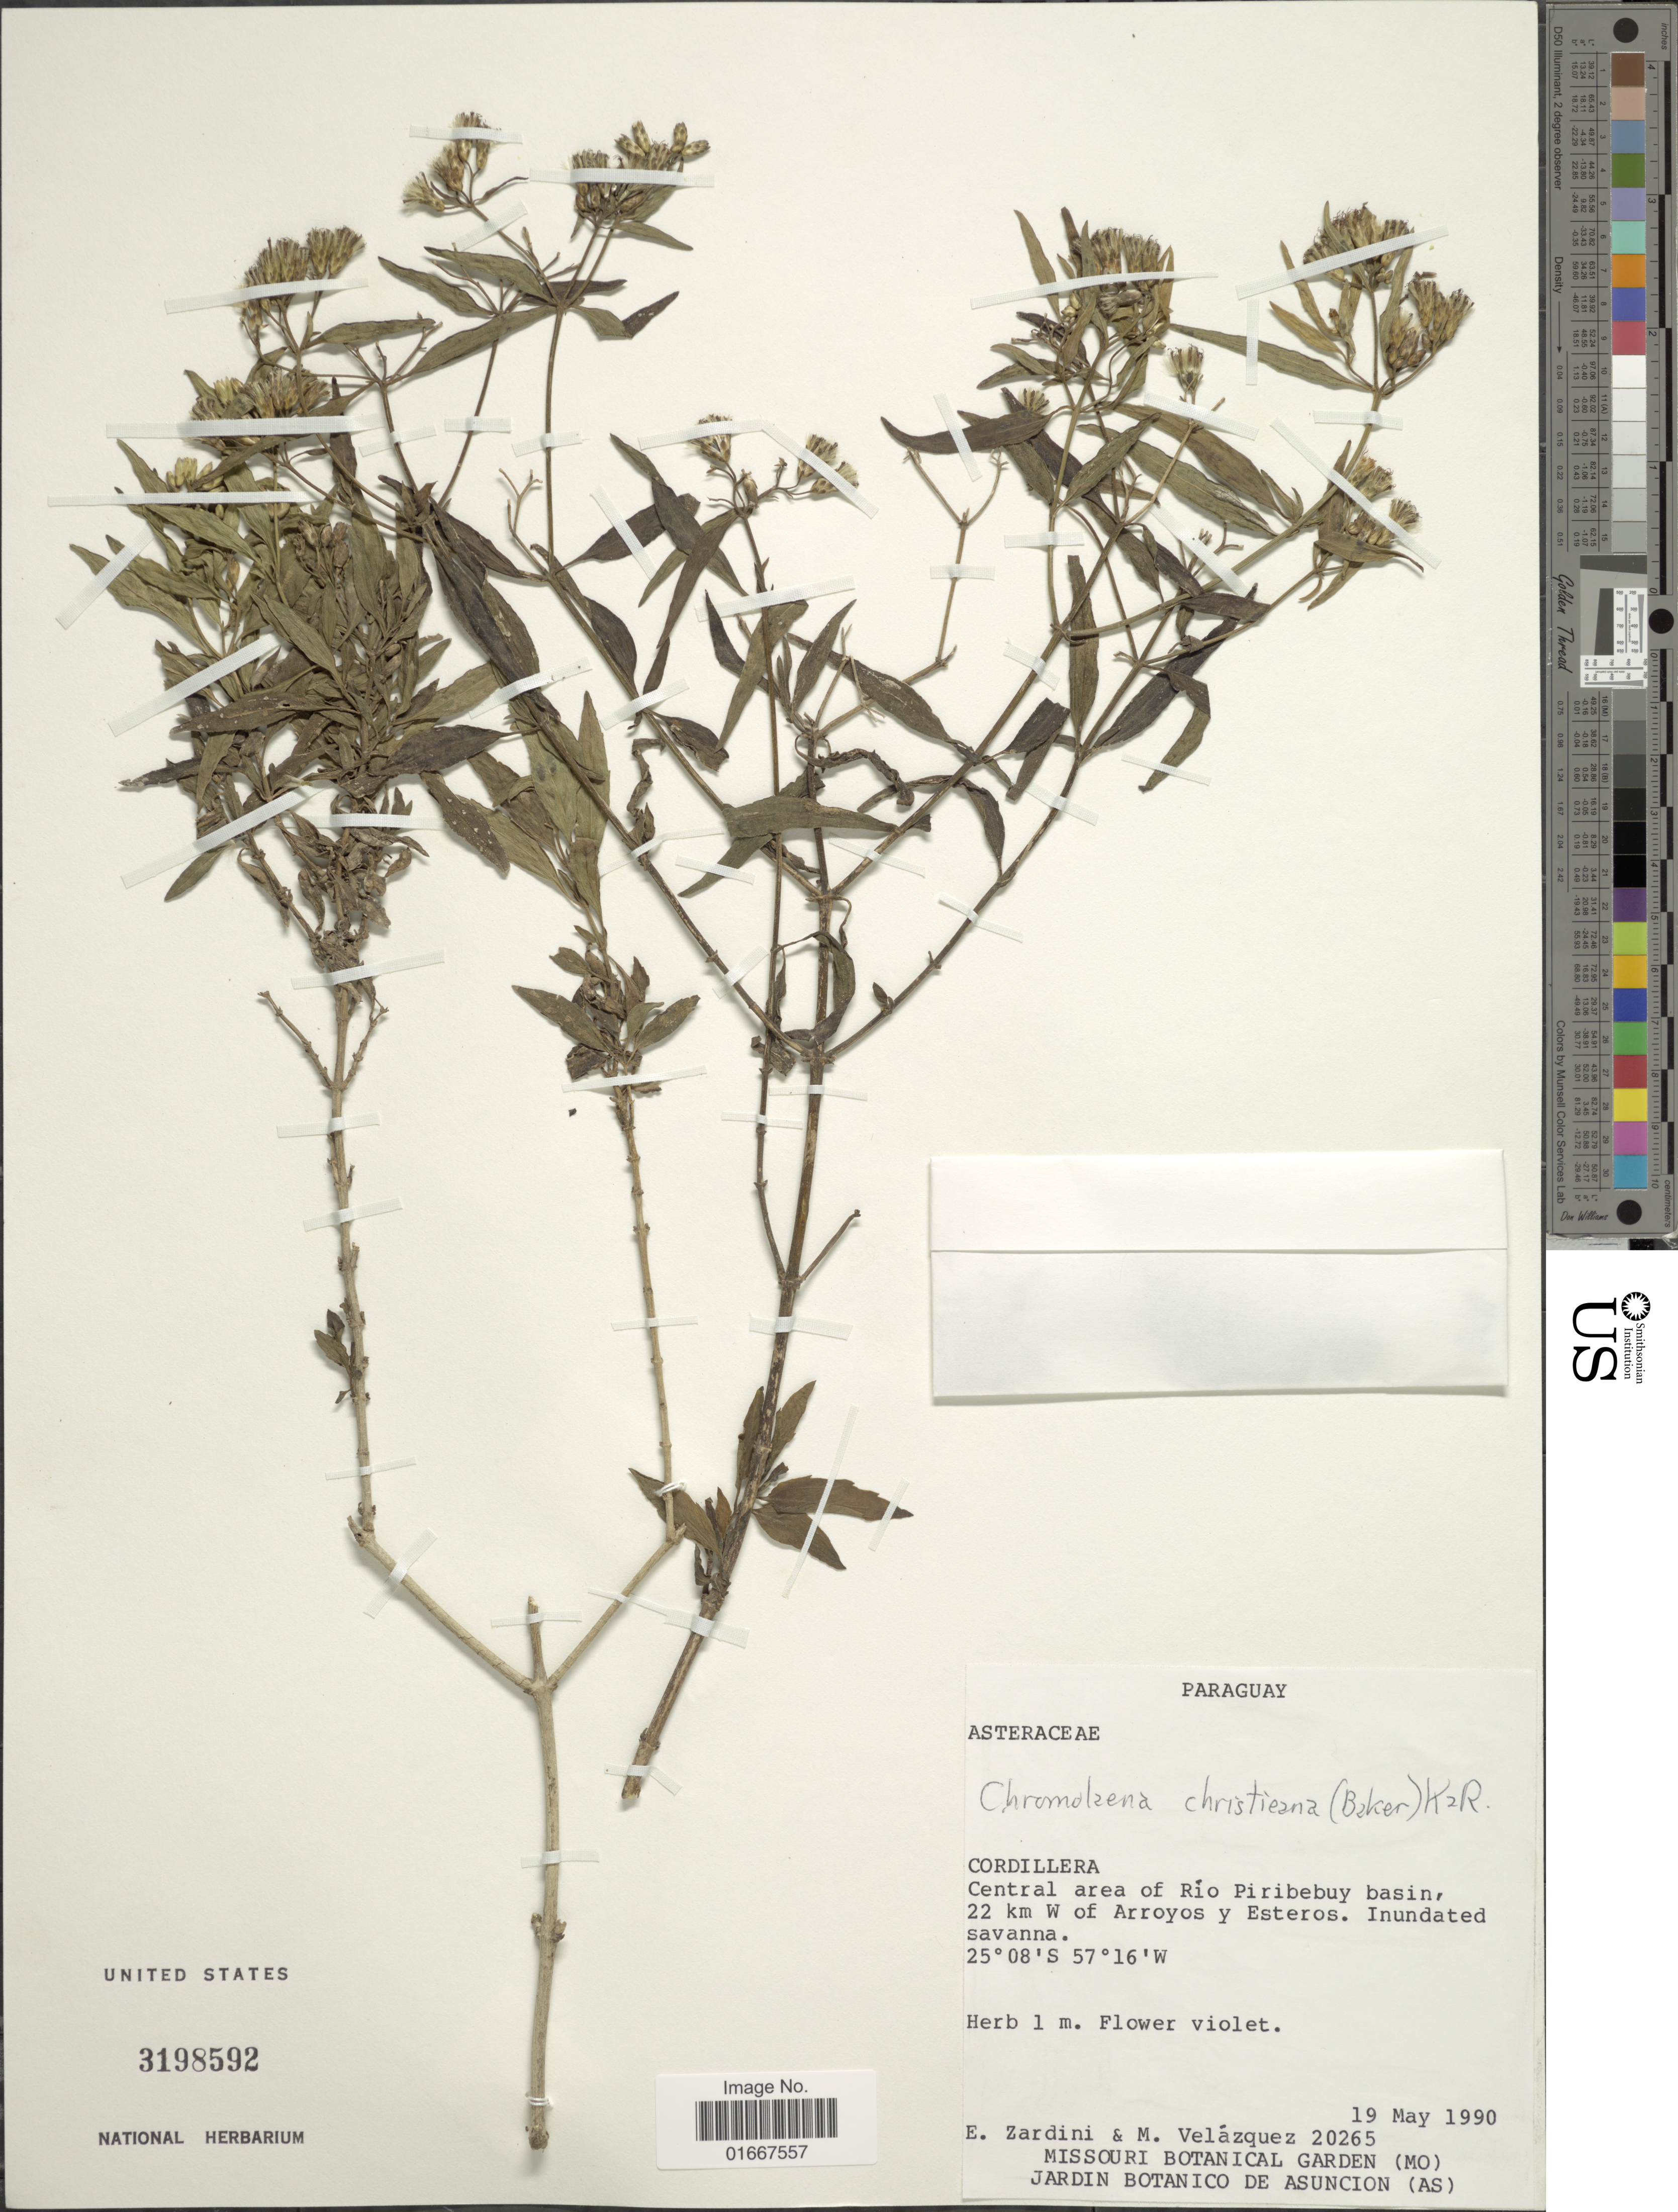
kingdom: Plantae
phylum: Tracheophyta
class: Magnoliopsida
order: Asterales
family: Asteraceae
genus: Chromolaena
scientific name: Chromolaena christieana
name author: (Baker) R.M. King & H. Rob.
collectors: E. M. Zardini & M. Velazquez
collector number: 20265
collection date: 1990-05-19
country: Paraguay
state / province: Cordillera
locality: Central area of Rio Piribebuy basin, 22 km W of Arroyos y Esteros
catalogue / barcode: US 3198592